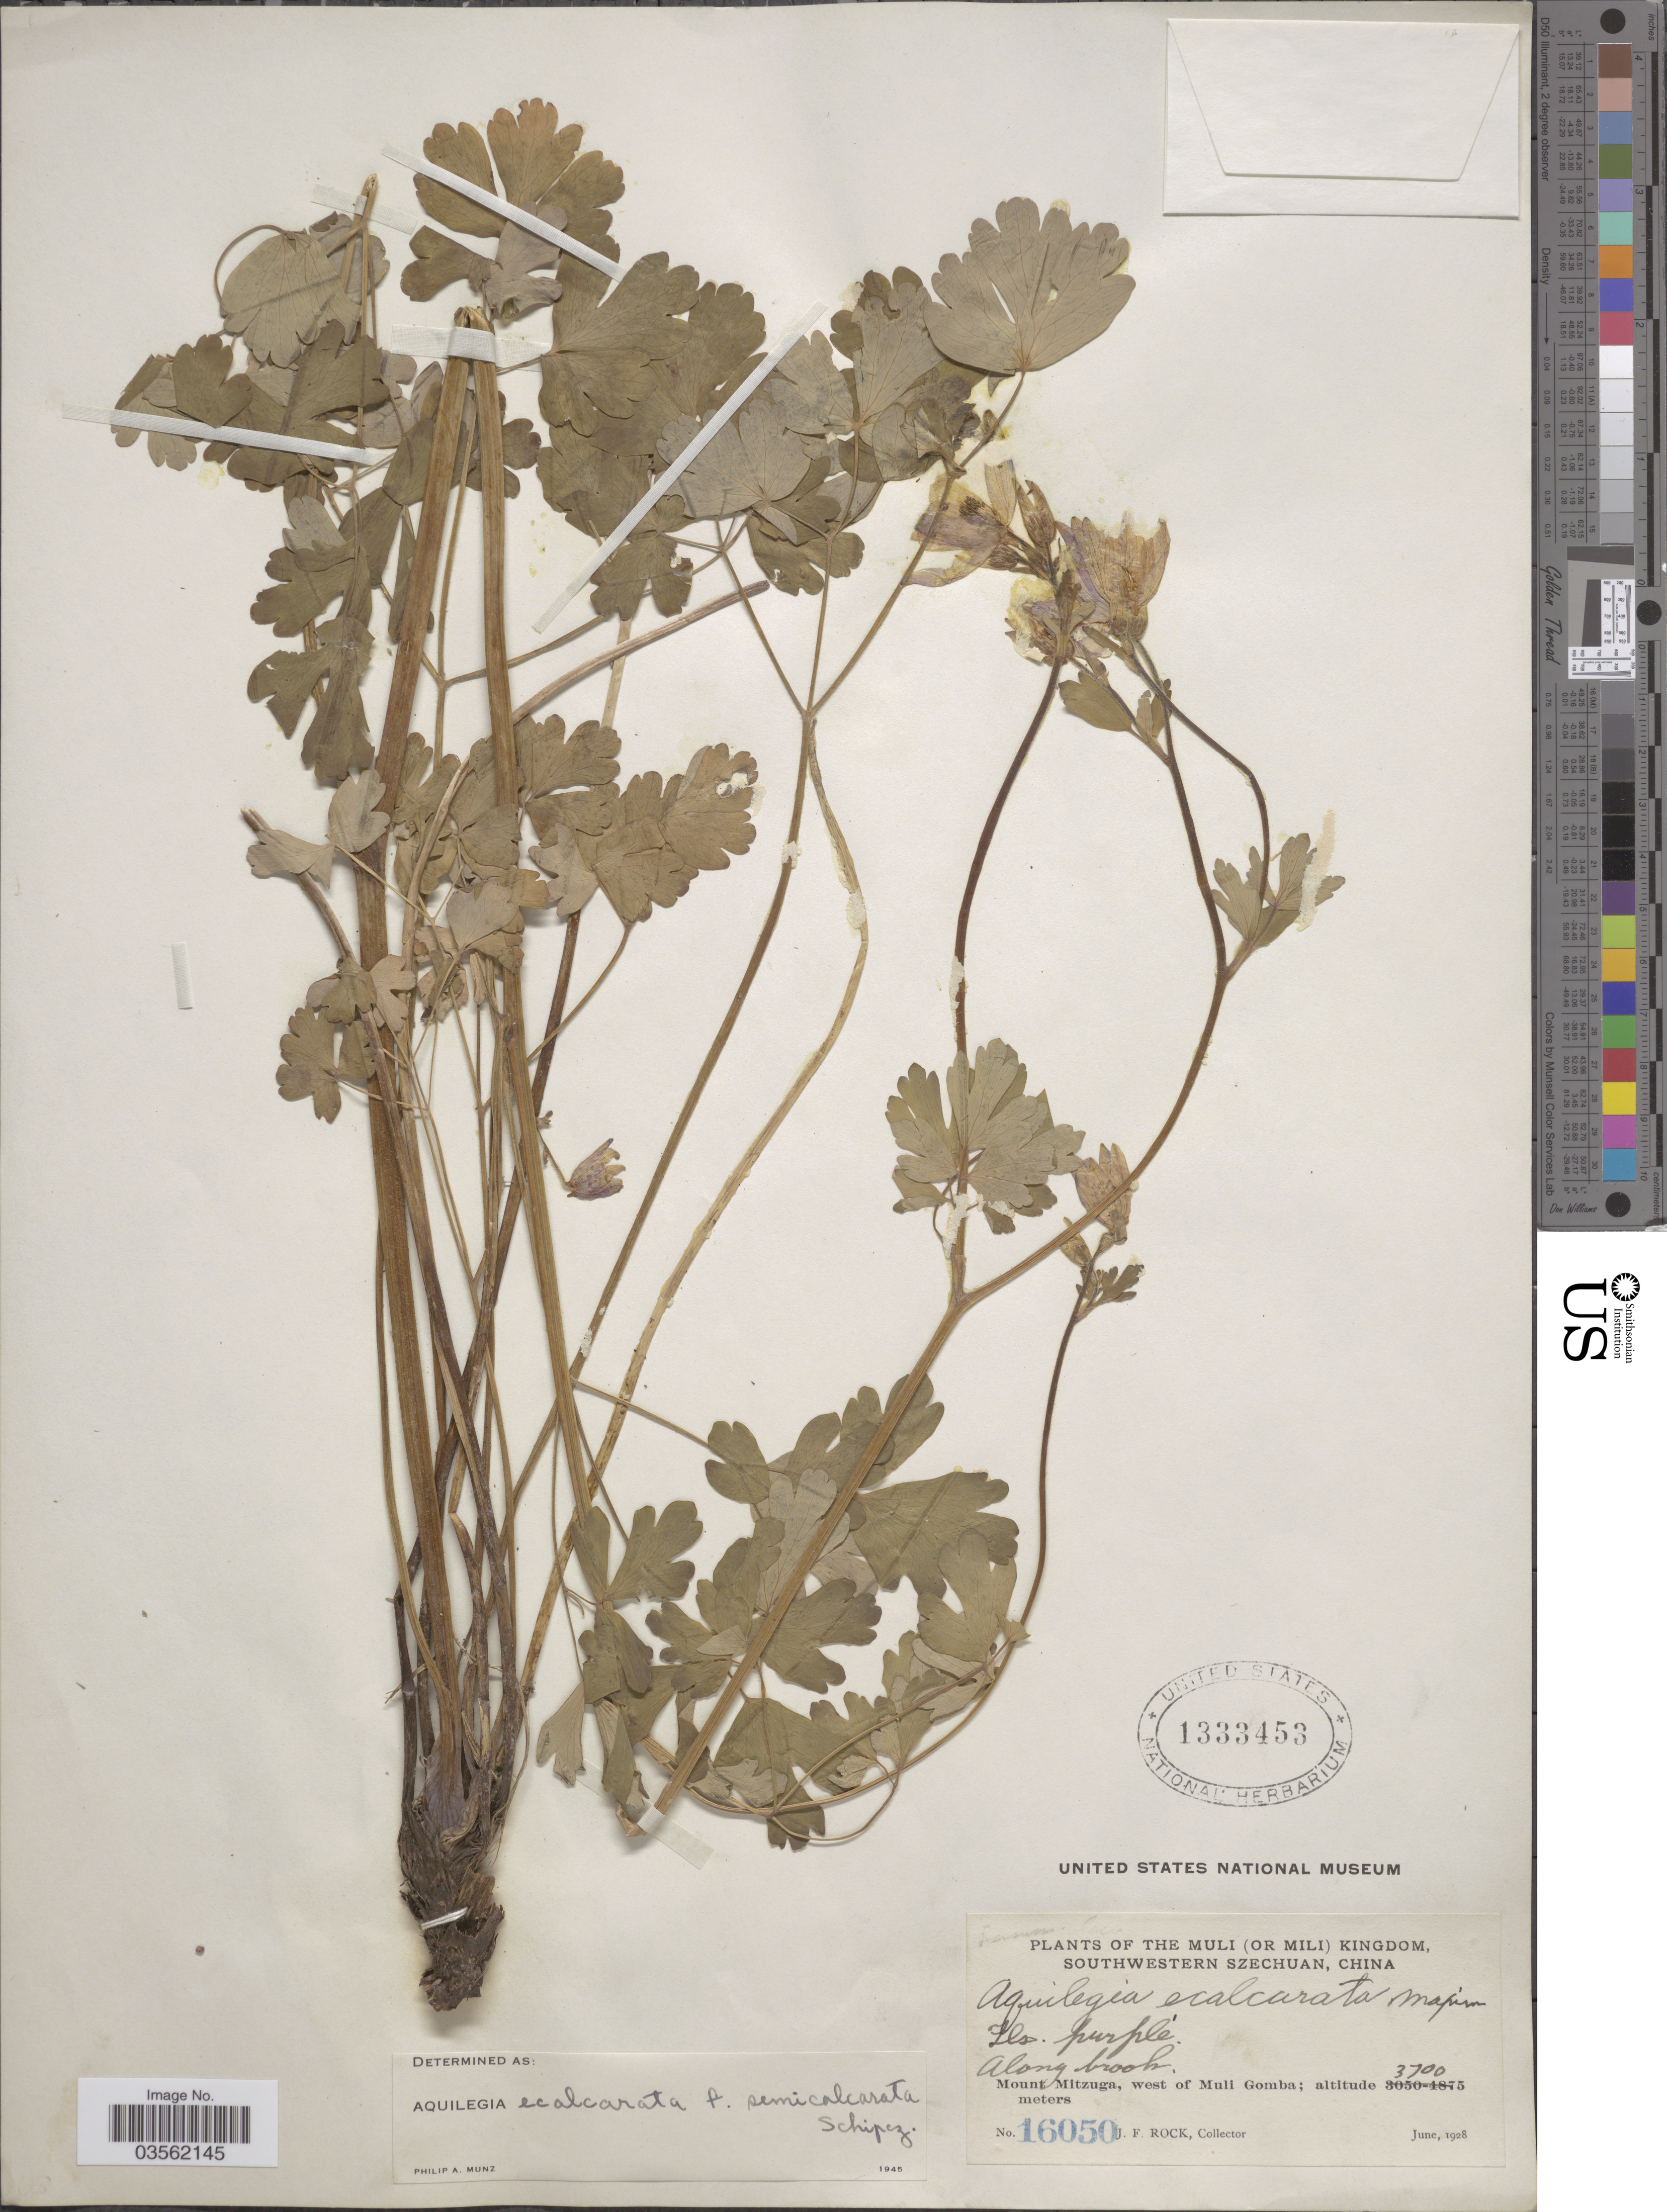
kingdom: Plantae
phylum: Tracheophyta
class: Magnoliopsida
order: Ranunculales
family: Ranunculaceae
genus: Aquilegia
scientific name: Aquilegia ecalcarata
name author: Maxim.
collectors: J. Rock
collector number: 16050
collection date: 1928-06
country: China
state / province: Sichuan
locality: The Muli (or Mili) Kingdom, Southwestern Szechuan. Along brook. Mount Mitzuga, west of Muli Gomba.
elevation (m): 3700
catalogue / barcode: US 1333453